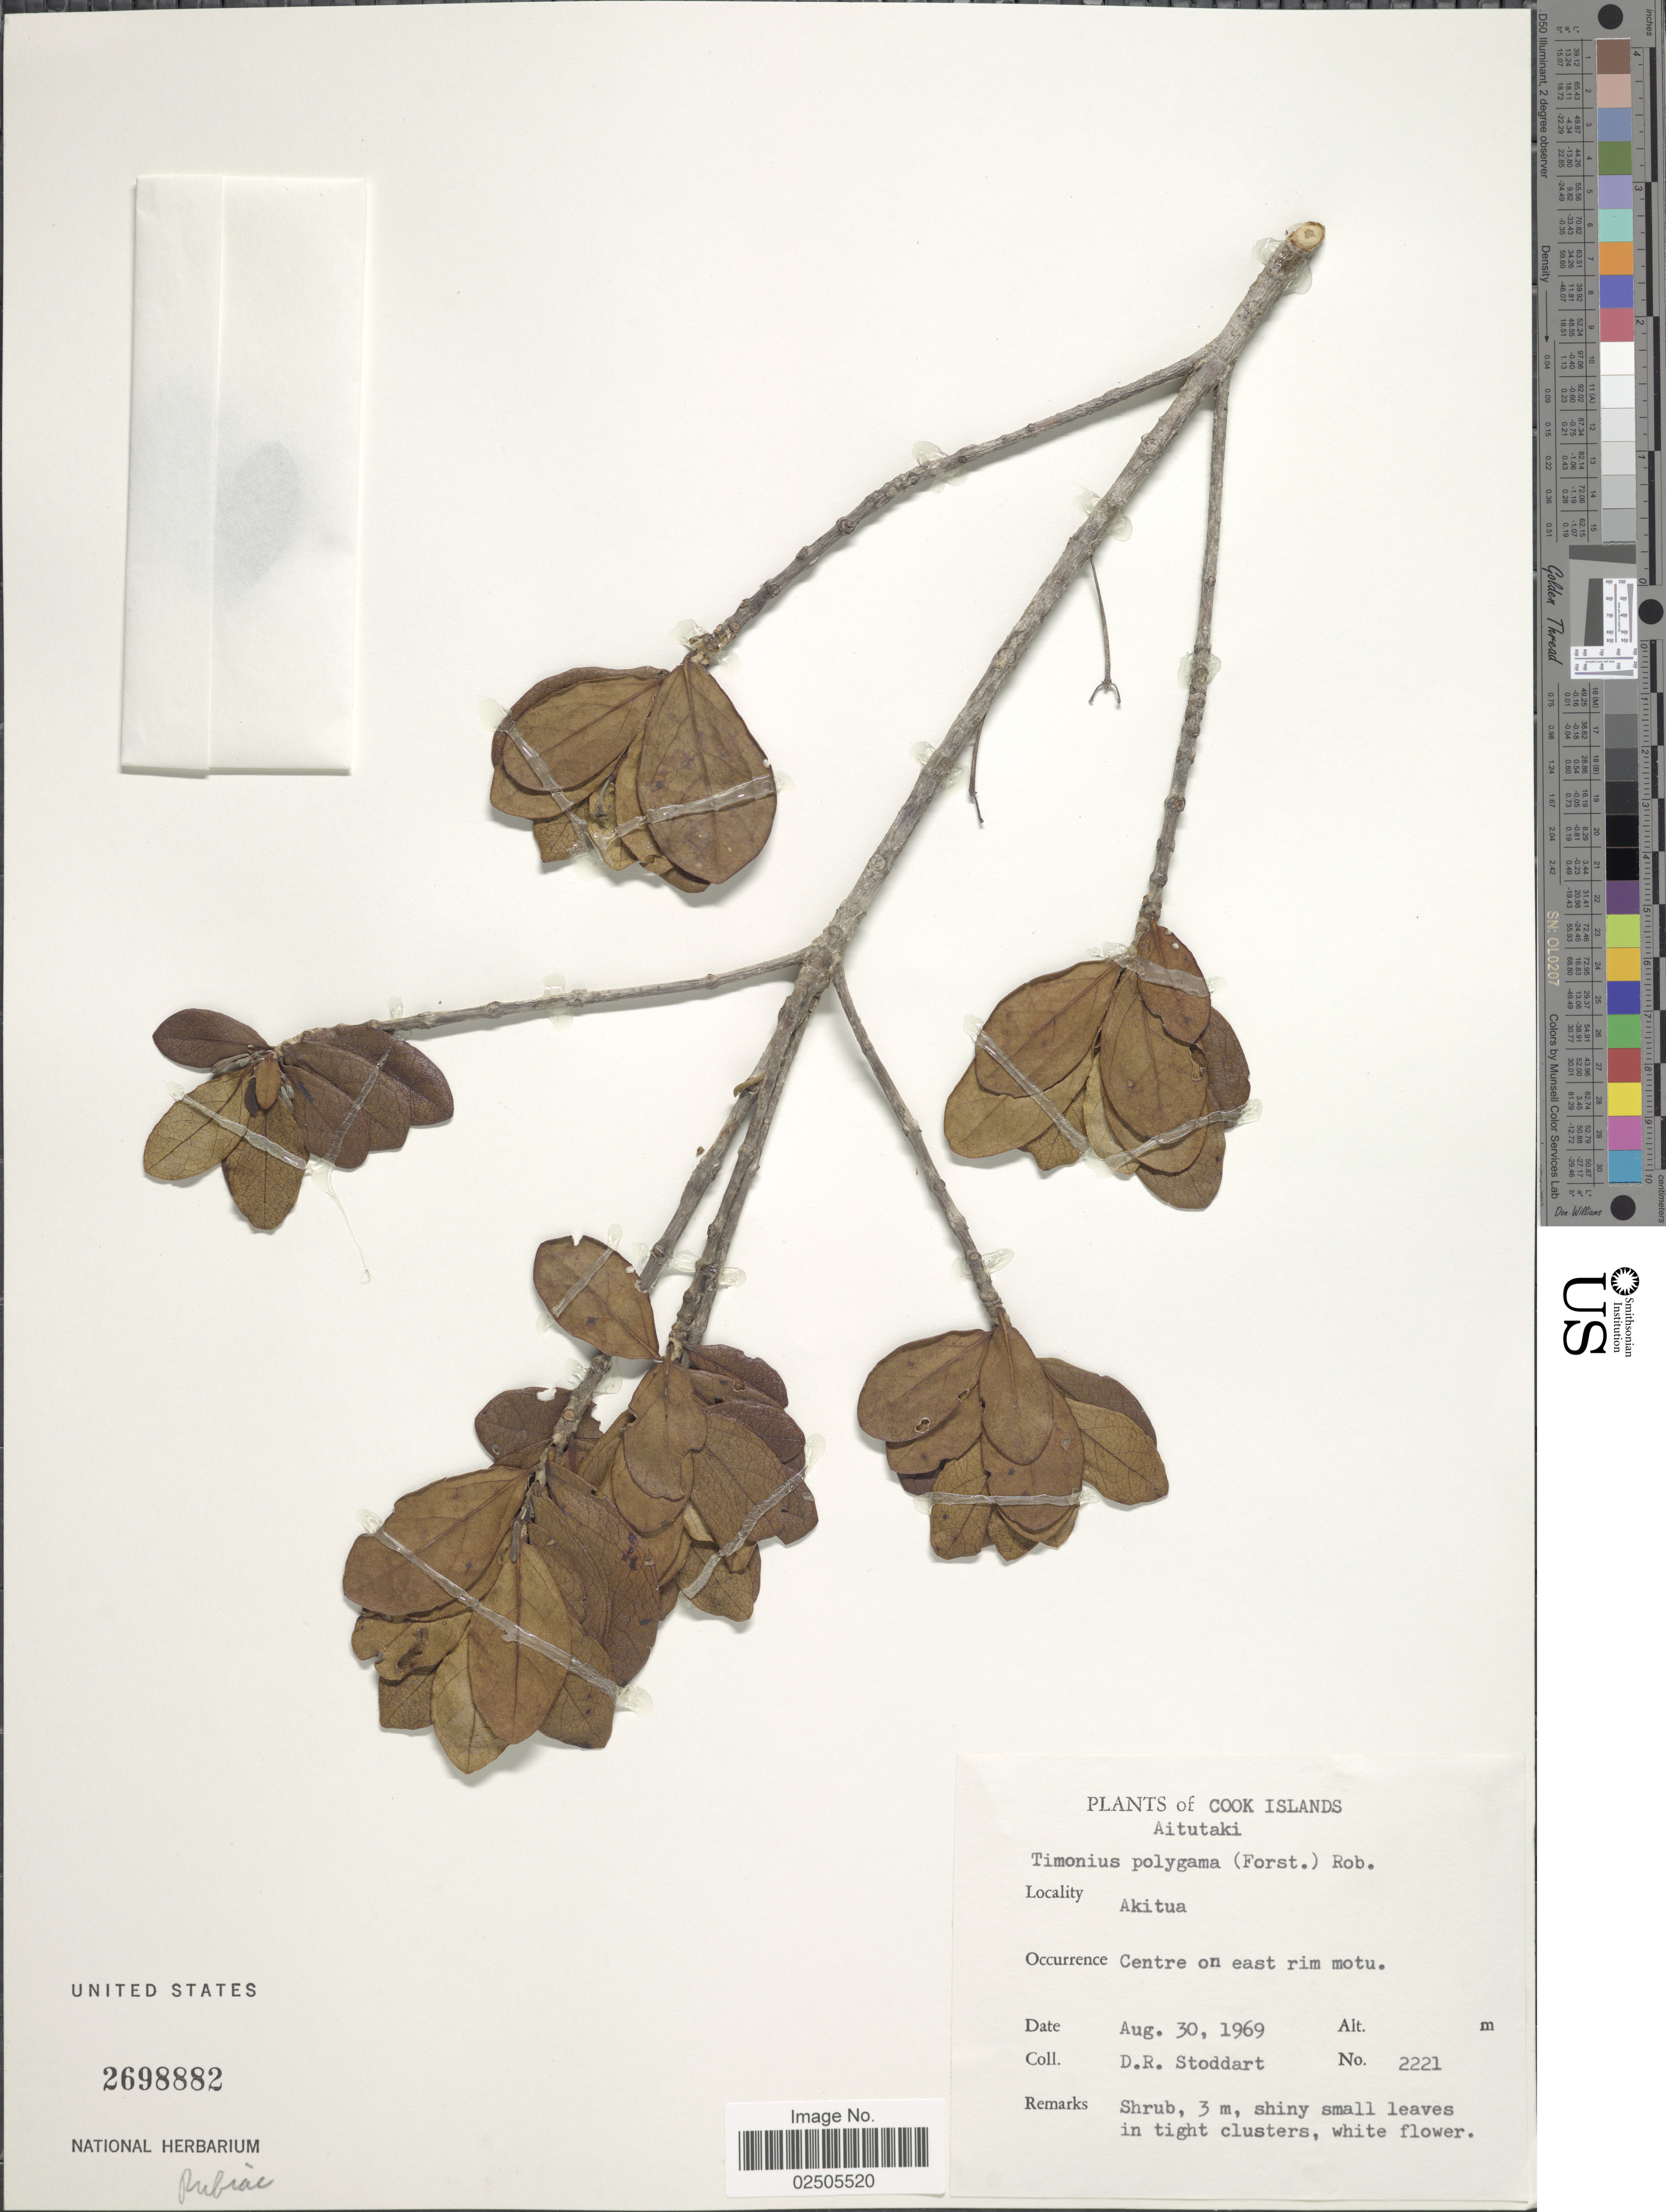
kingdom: Plantae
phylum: Tracheophyta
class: Magnoliopsida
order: Gentianales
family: Rubiaceae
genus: Timonius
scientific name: Timonius polygamus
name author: (G. Forst.) Rob.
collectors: D. R. Stoddart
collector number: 2221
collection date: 1969-08-30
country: Cook Islands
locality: Aitutaki, Akitua, Centre on east rim motu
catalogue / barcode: US 2698882